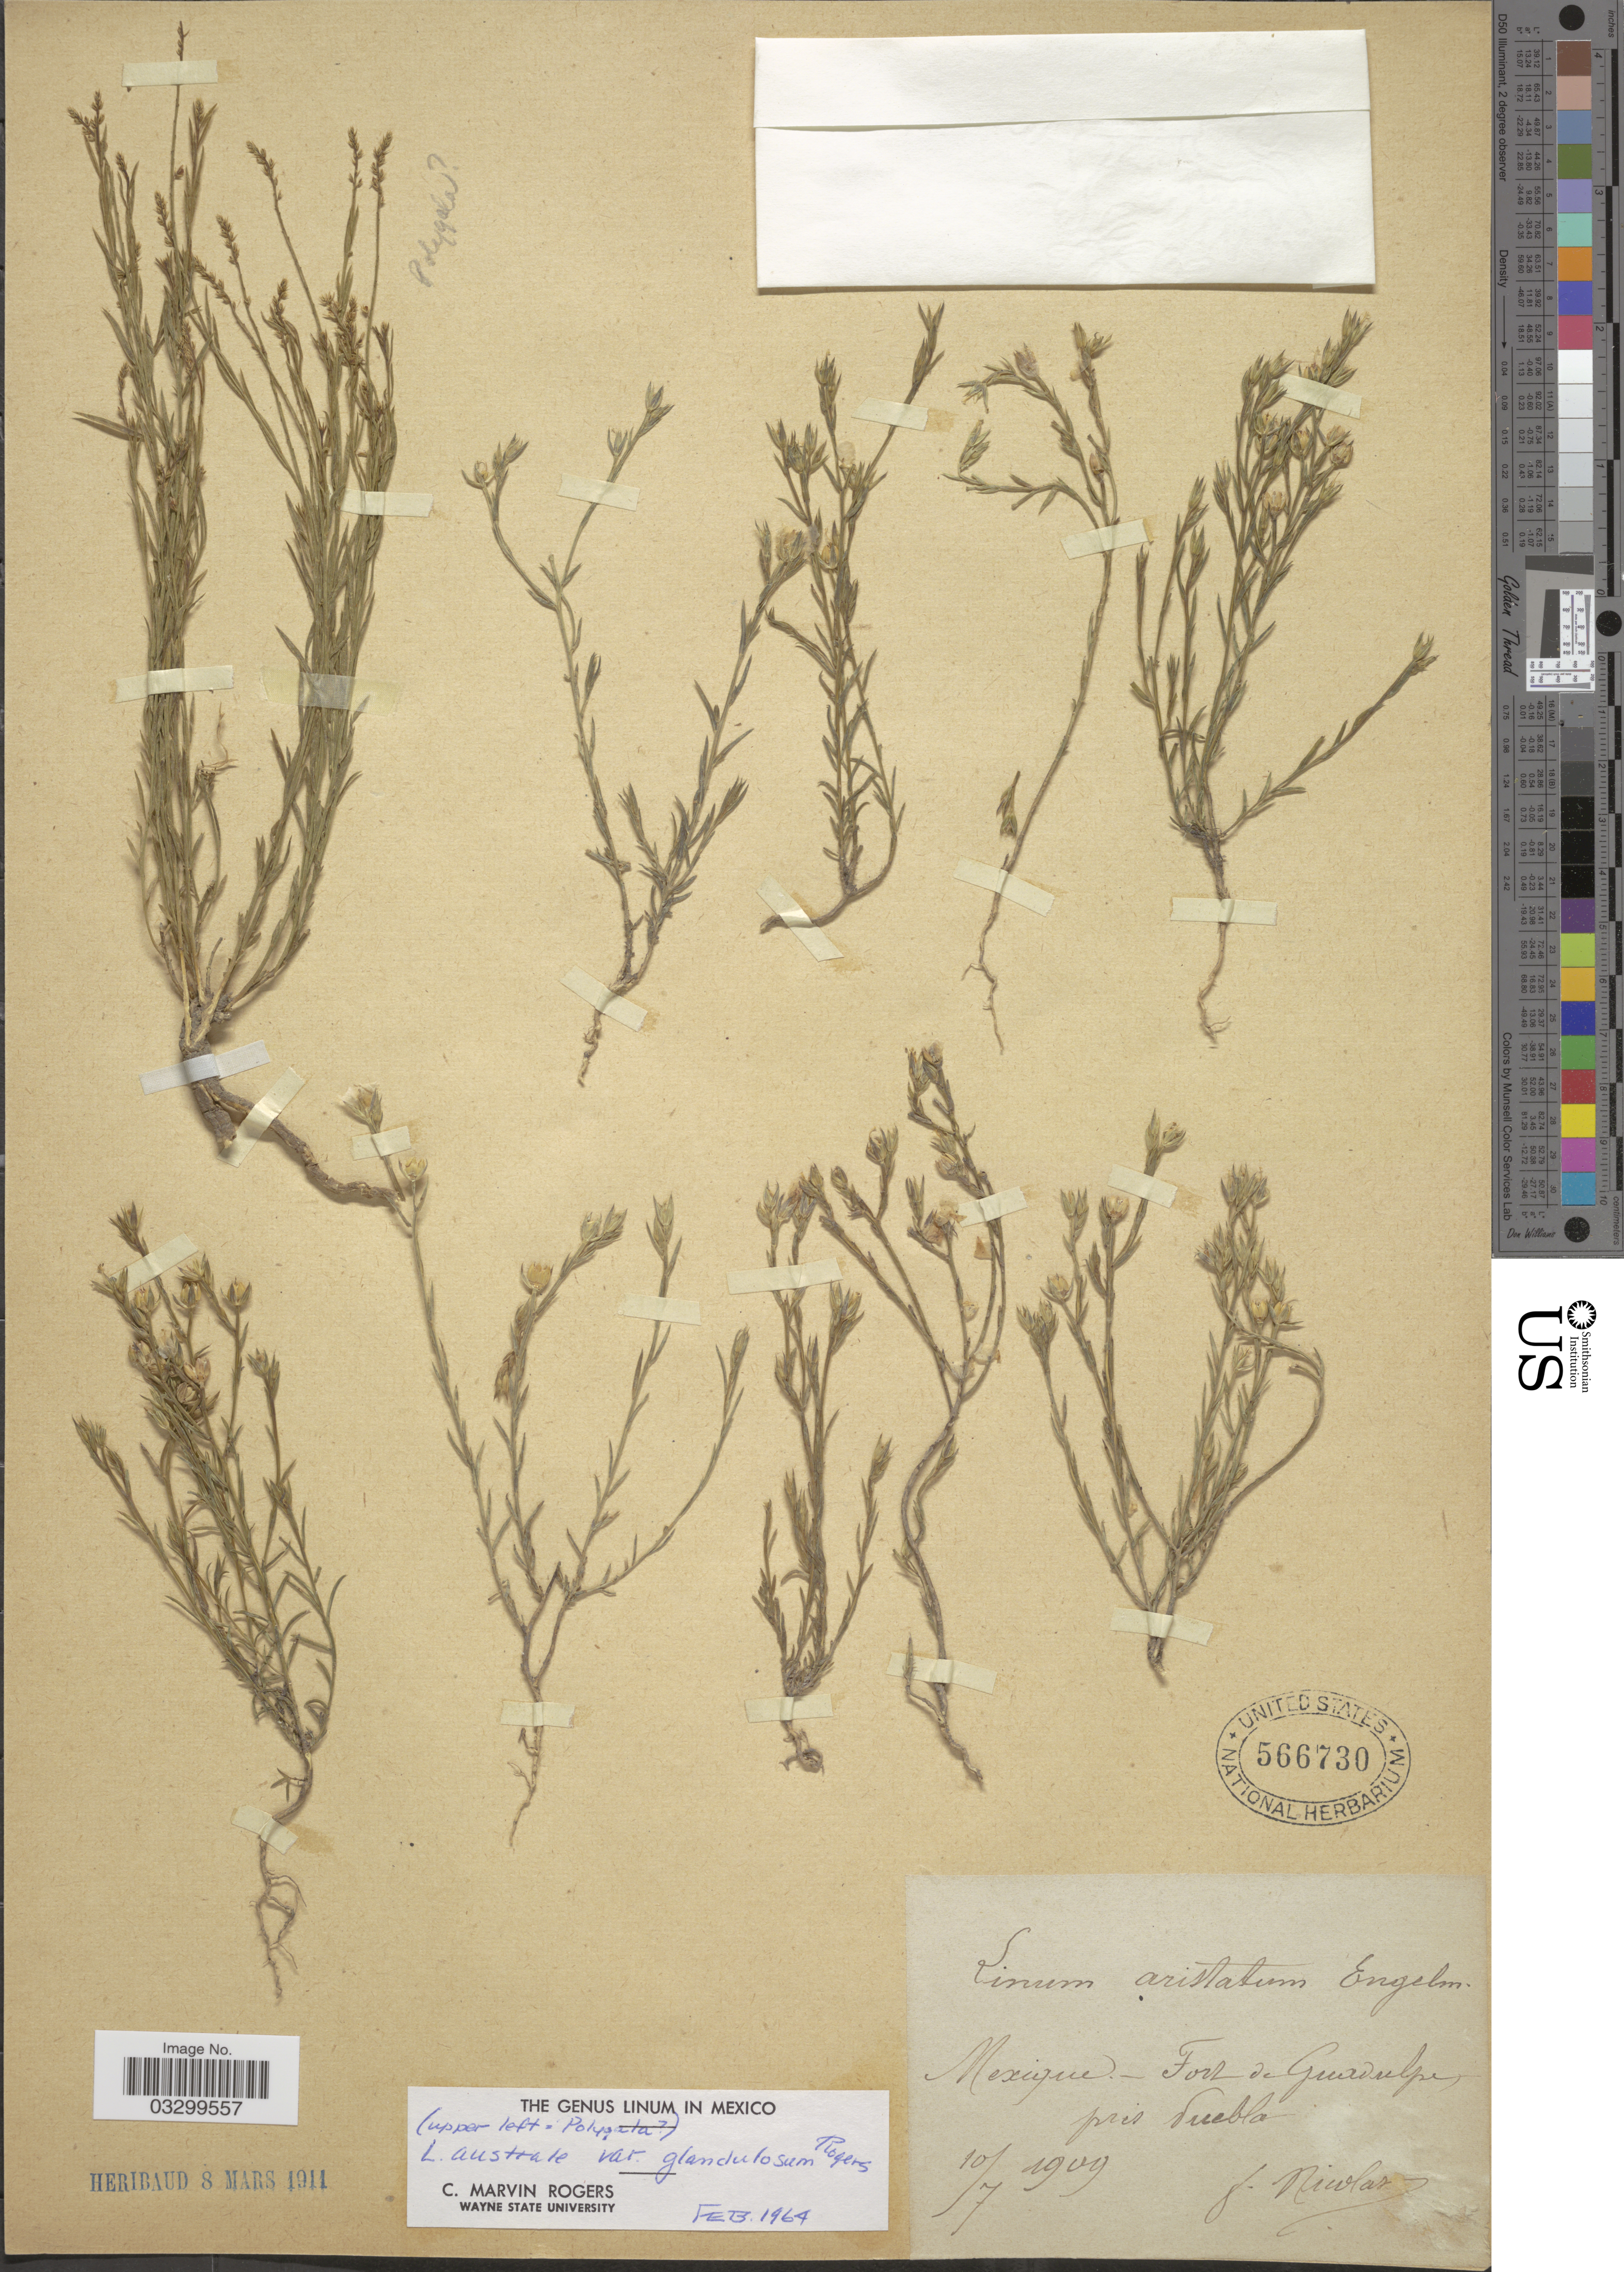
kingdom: Plantae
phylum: Tracheophyta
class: Magnoliopsida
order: Malpighiales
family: Linaceae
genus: Linum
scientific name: Linum australe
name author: A. Heller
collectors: F. Nicolas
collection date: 1909-07-10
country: Mexico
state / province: Puebla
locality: Fort de Guadulpe, prés Puebla.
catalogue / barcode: US 566730